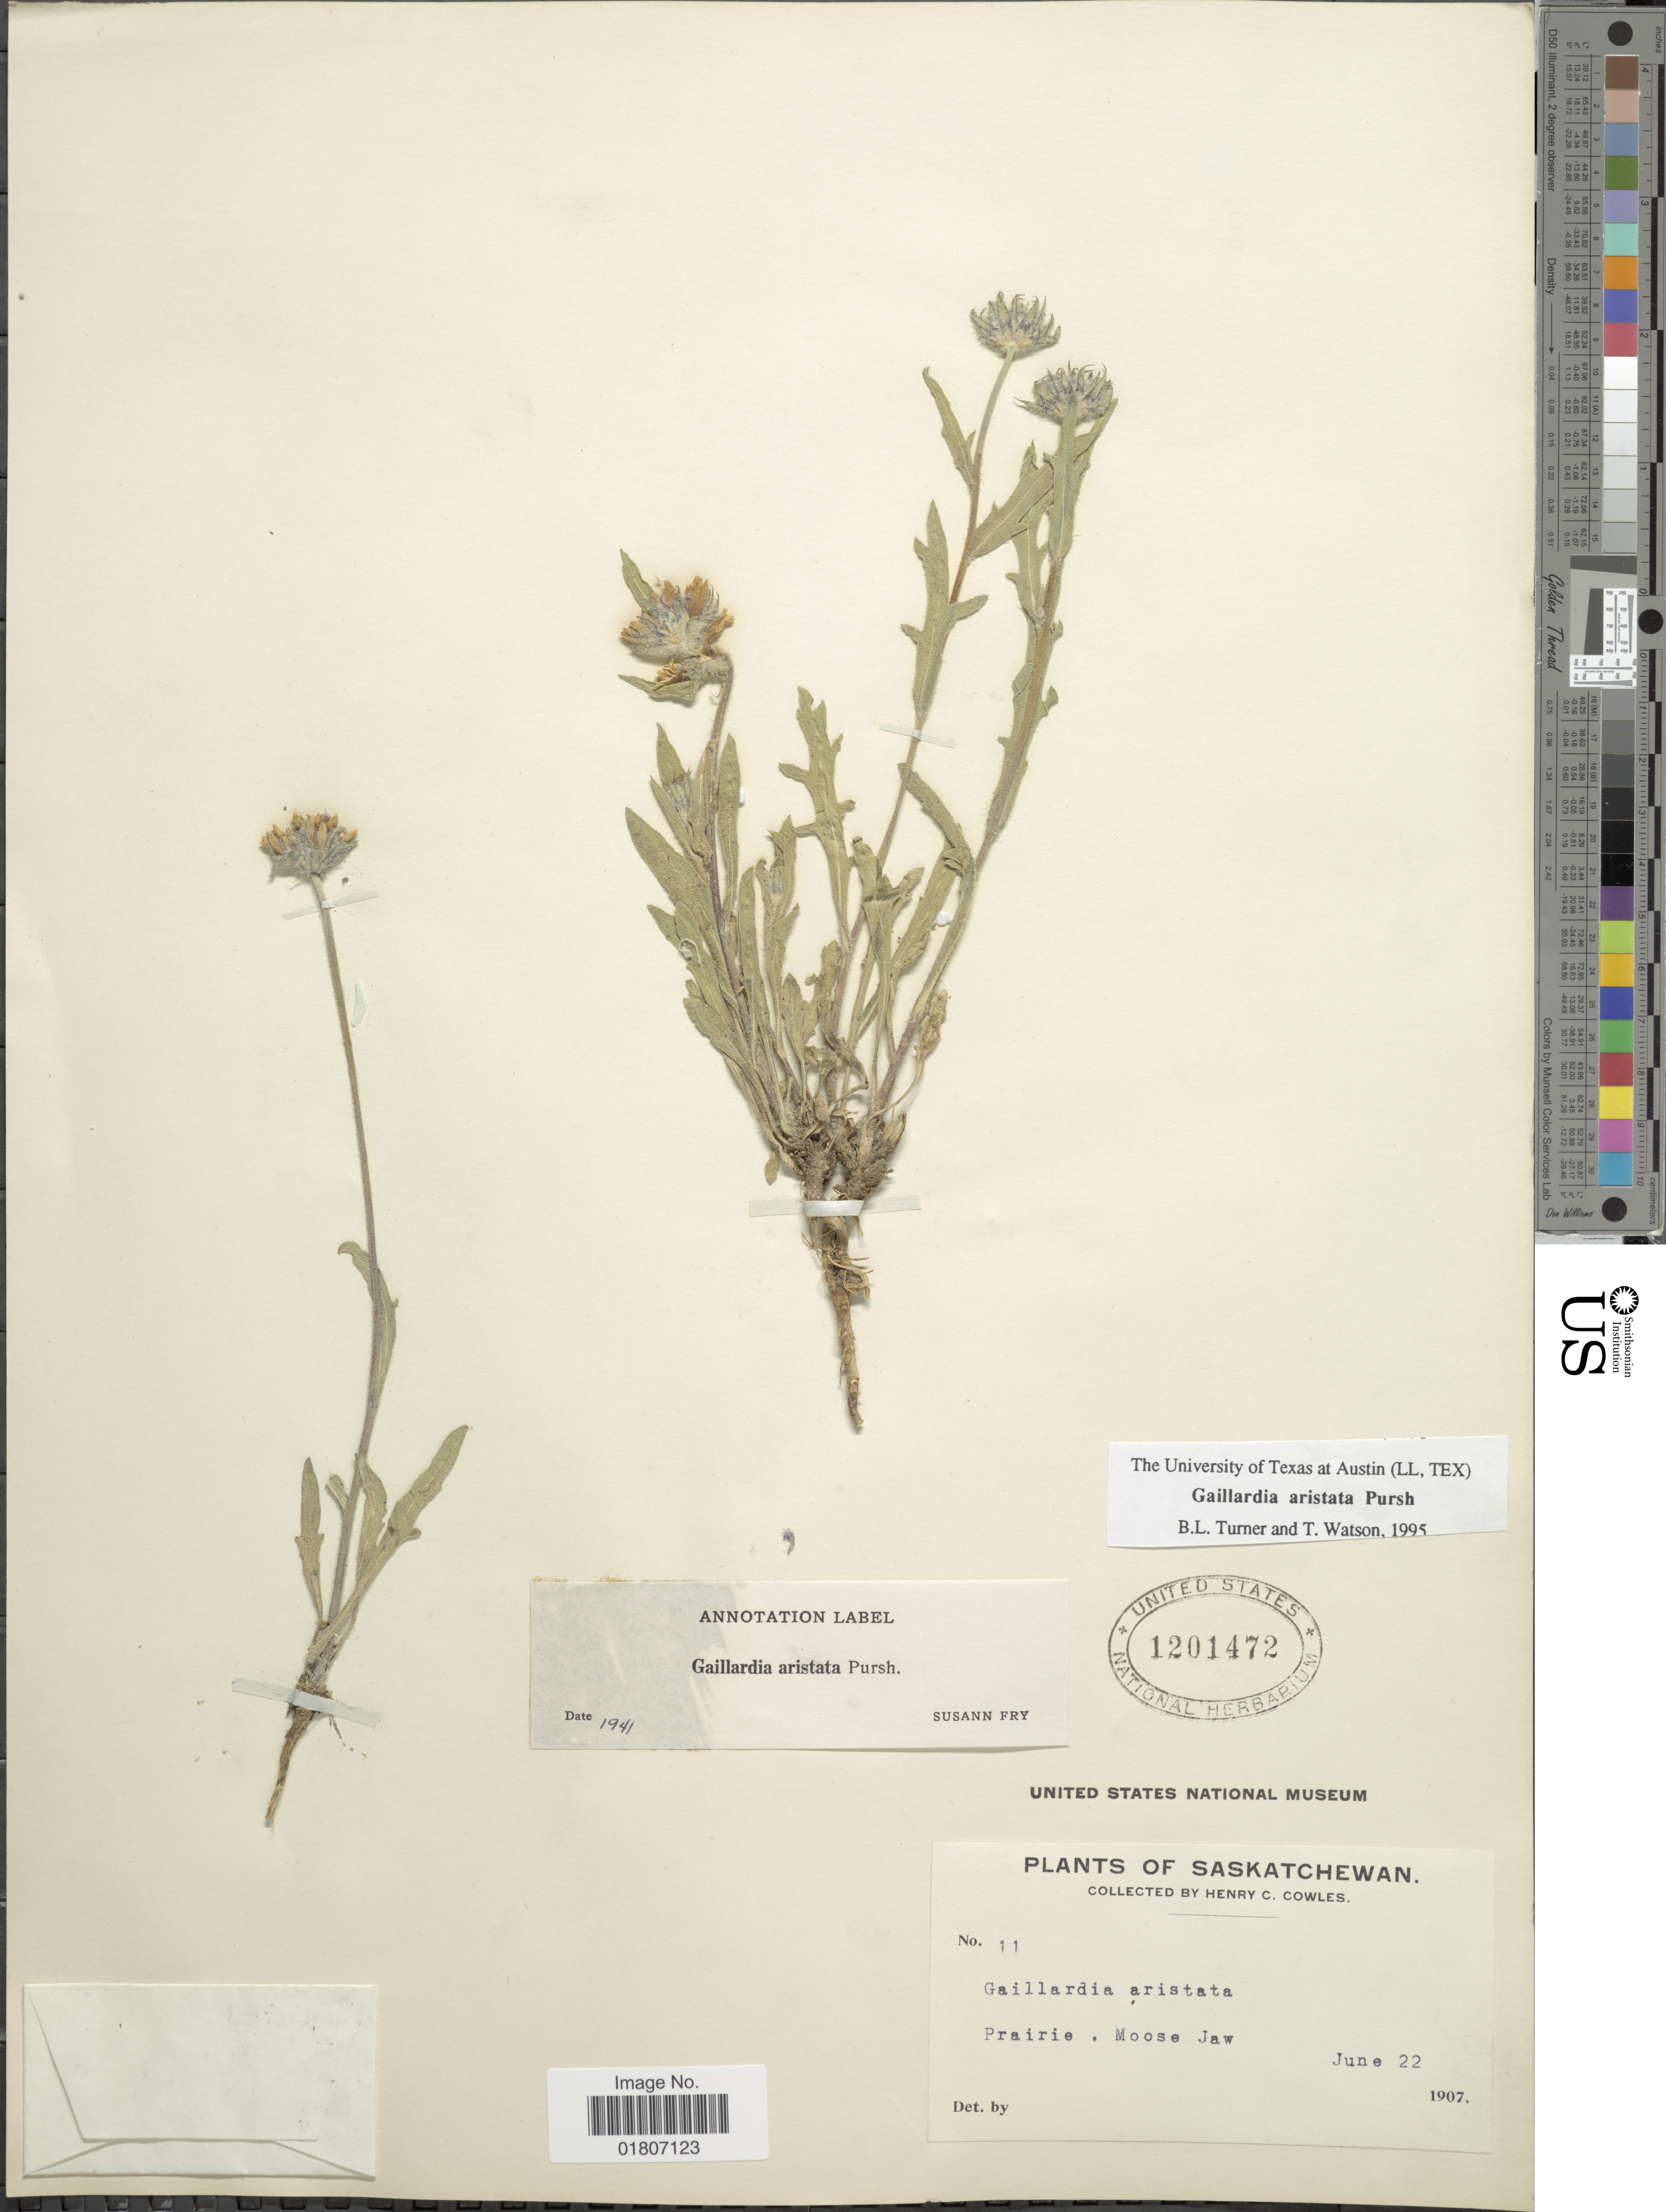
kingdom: Plantae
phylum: Tracheophyta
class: Magnoliopsida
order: Asterales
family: Asteraceae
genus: Gaillardia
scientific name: Gaillardia aristata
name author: Pursh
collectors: H. Cowles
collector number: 11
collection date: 1907-06-22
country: Canada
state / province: Saskatchewan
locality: Moose Jaw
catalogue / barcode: US 1201472